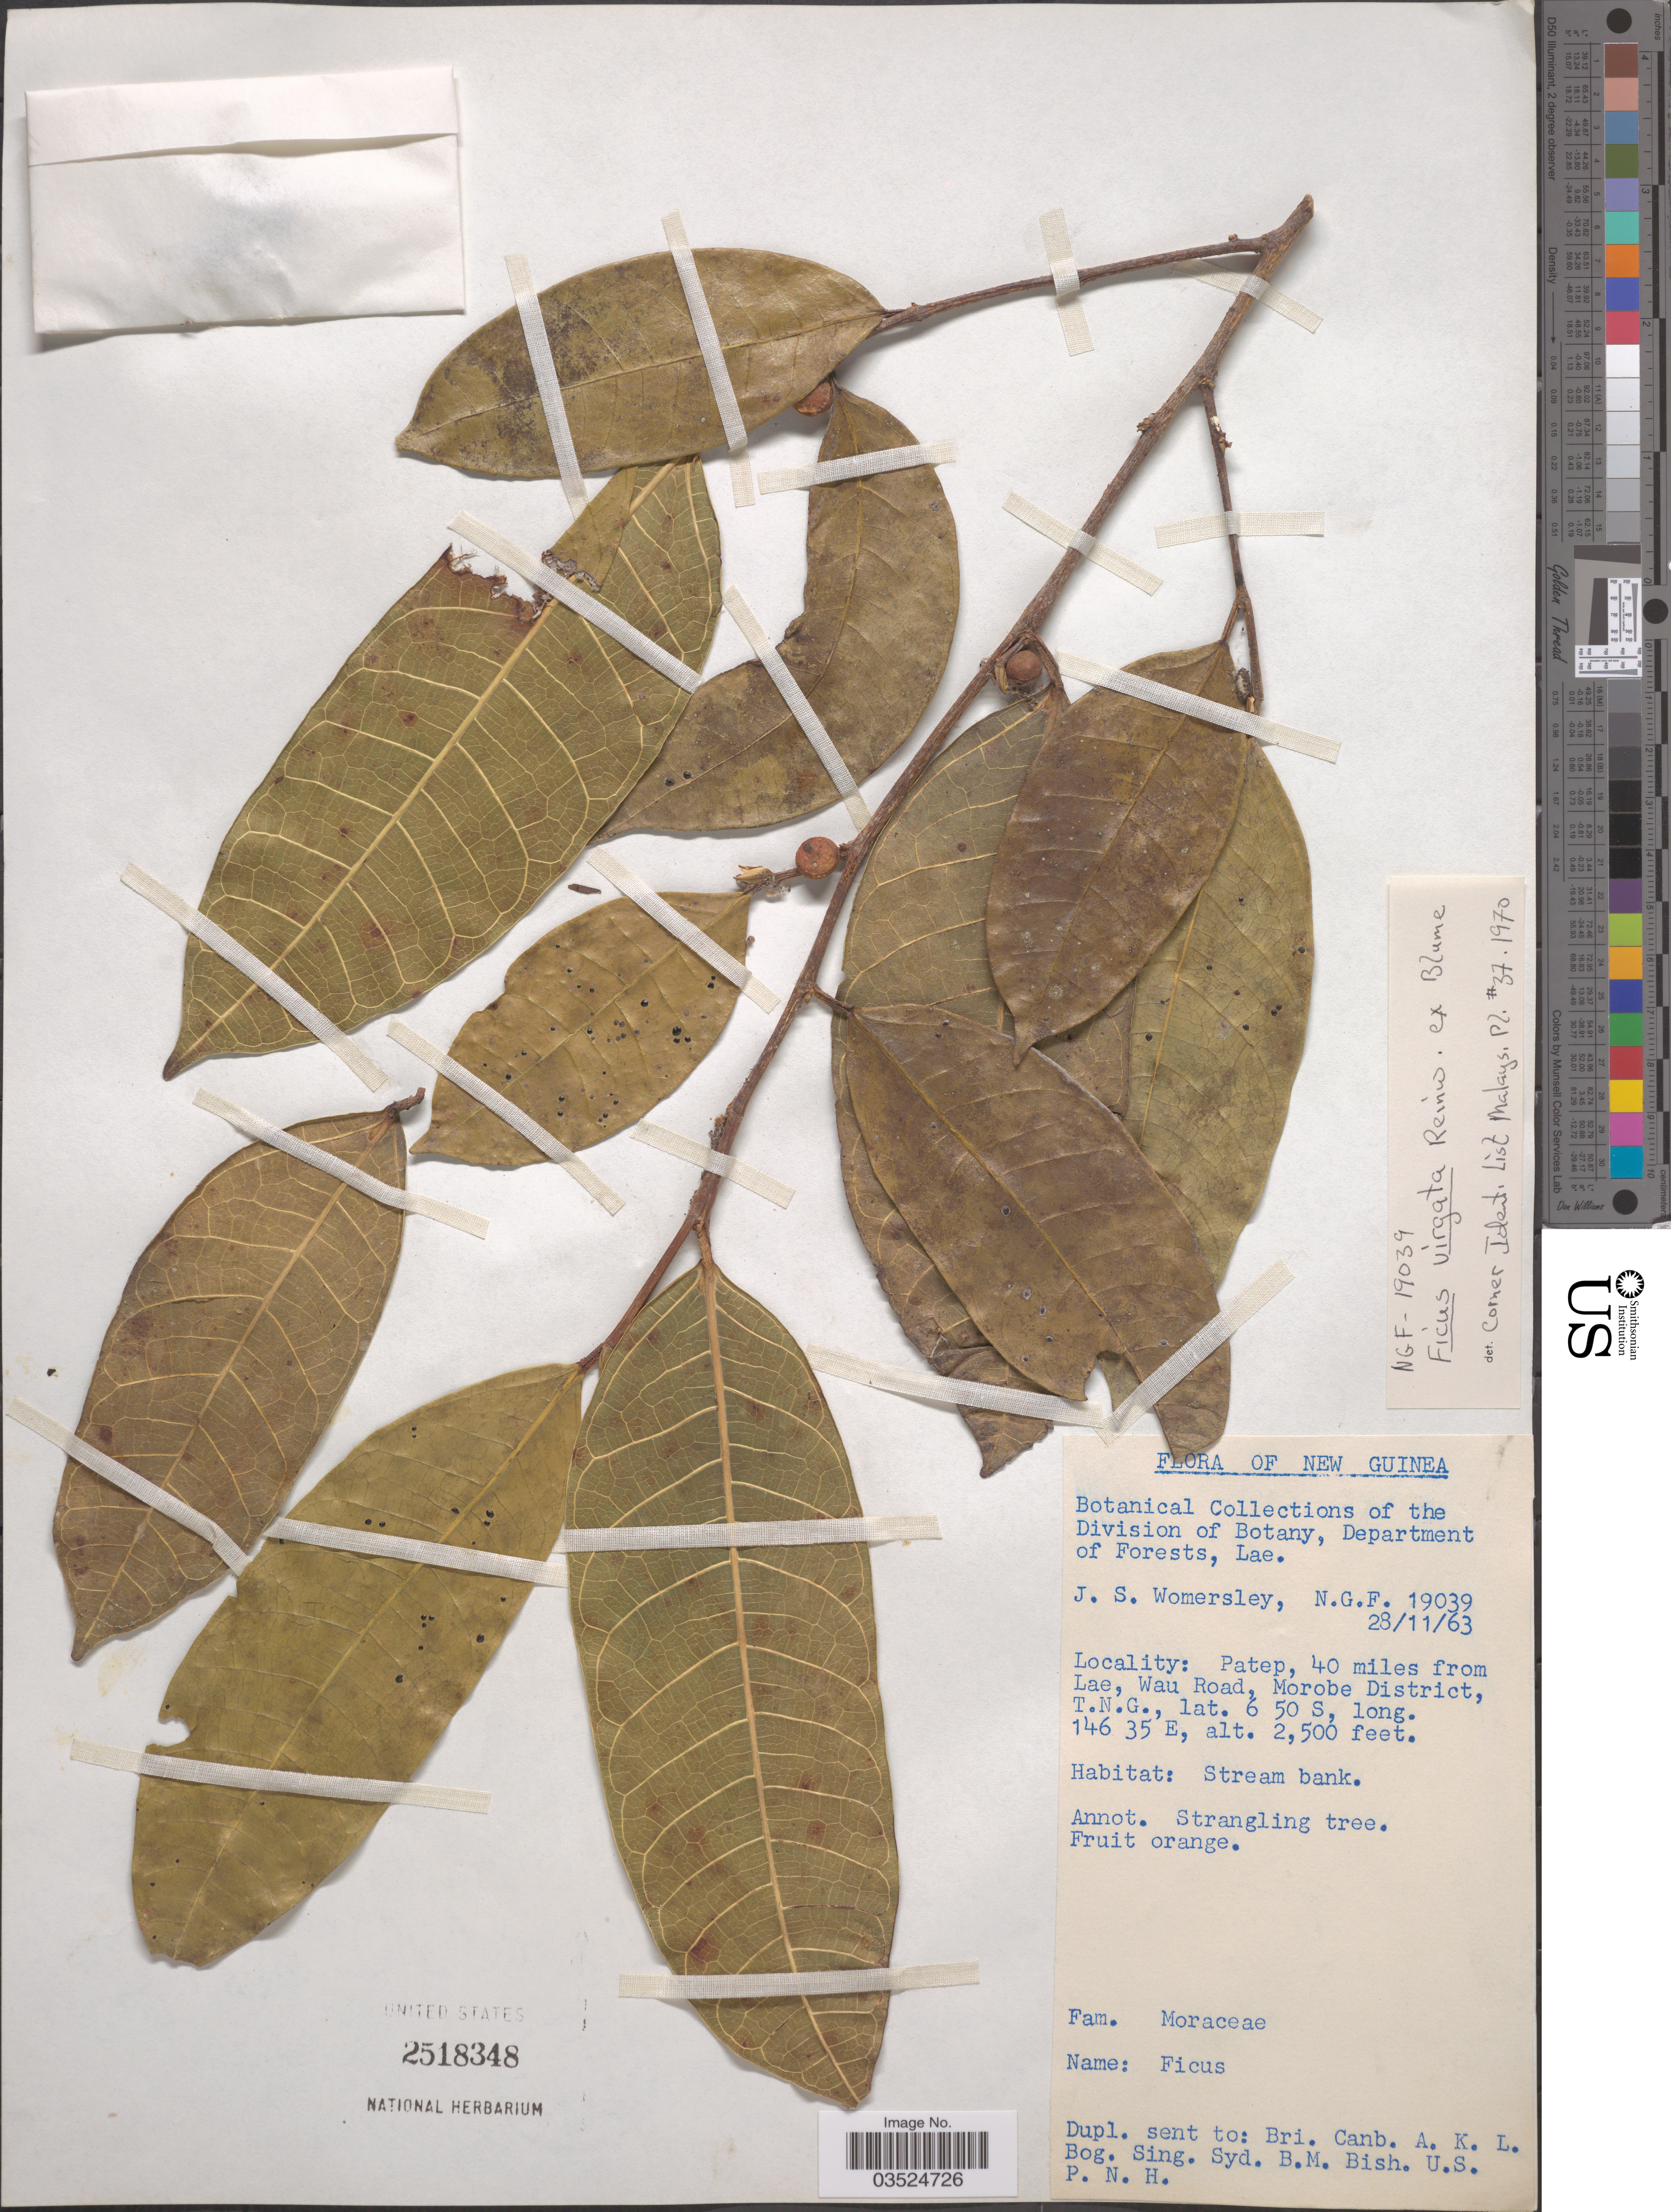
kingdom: Plantae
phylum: Tracheophyta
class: Magnoliopsida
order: Rosales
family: Moraceae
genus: Ficus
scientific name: Ficus virgata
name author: Reinw.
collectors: J. S. Womersley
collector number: NGF 19039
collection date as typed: Transcribed d/m/y: 28/11/63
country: Papua New Guinea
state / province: Morobe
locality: New Guinea. Patep, 40 miles from Lae, Wau Road, Morobe District.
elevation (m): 762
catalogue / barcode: US 2518348